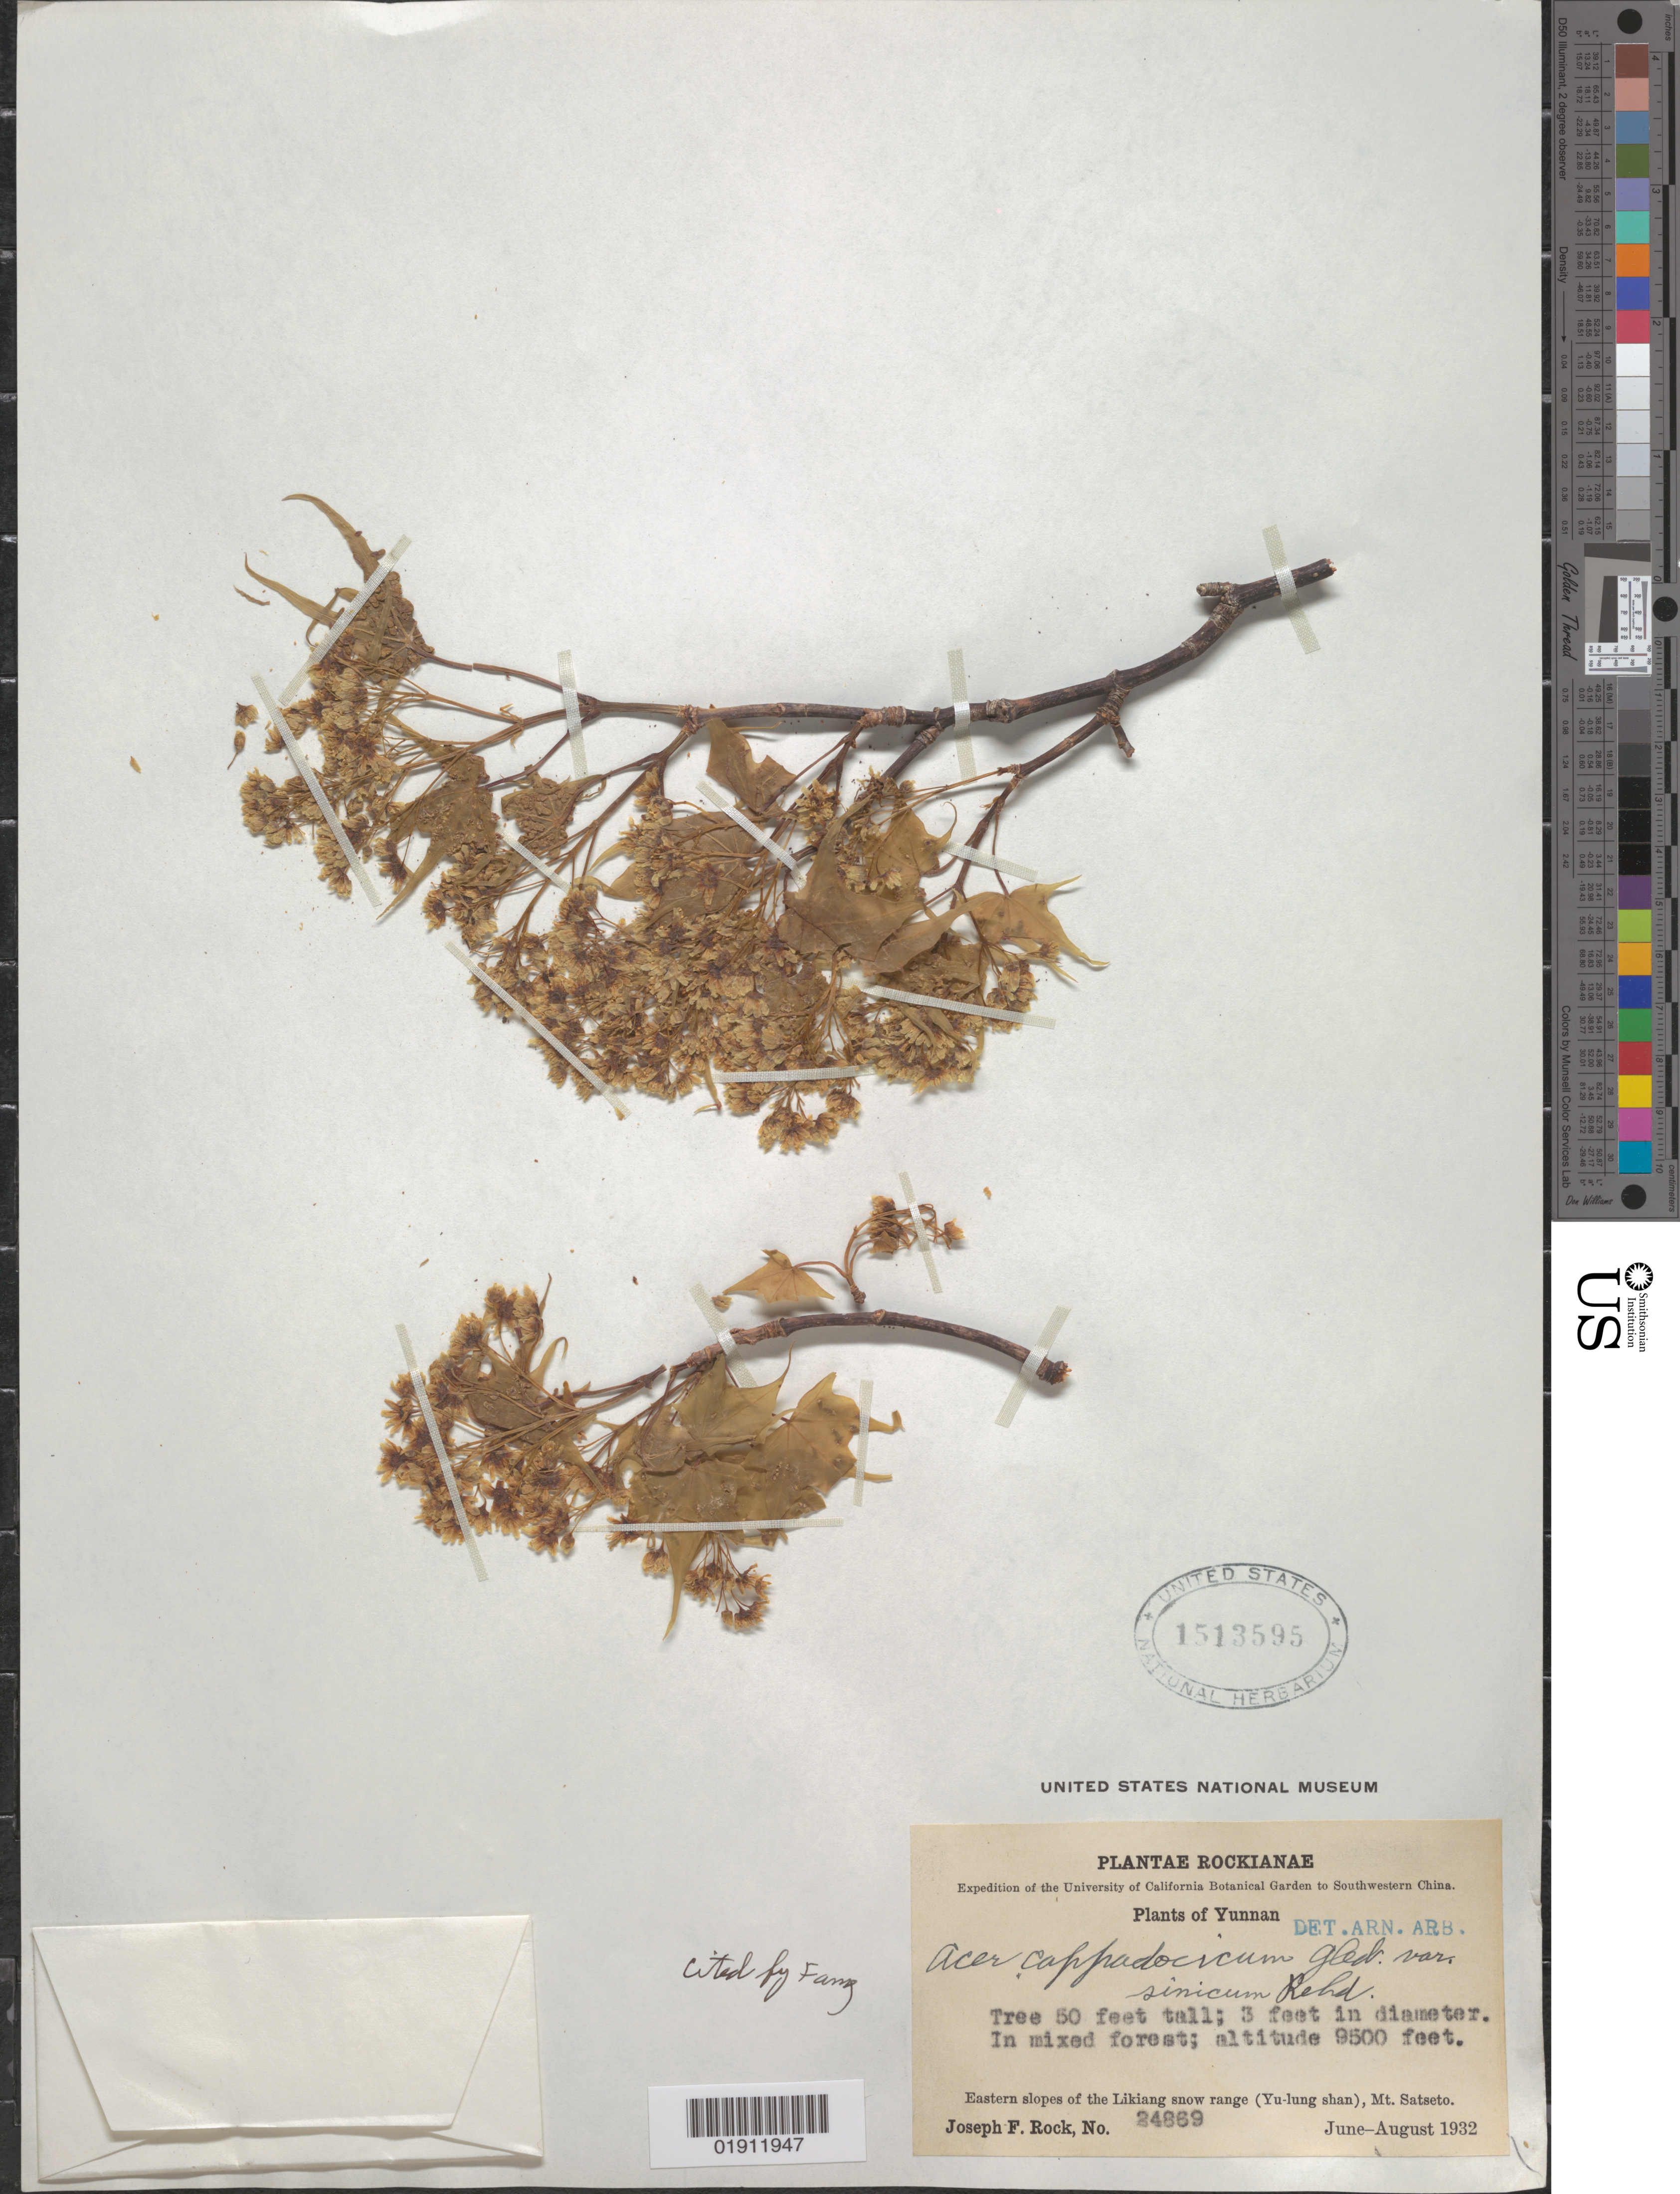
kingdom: Plantae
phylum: Tracheophyta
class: Magnoliopsida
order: Sapindales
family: Sapindaceae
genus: Acer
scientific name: Acer cappadocicum subsp. sinicum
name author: (Rehder) Hand.-Mazz.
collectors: J. F. Rock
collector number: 24869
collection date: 1932-06/1932-08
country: China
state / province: Yunnan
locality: Likiang [Lijiang] snow range (Yu-Lung shan), eastern slopes, Mt. Satseto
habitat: Mixed forest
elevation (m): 2896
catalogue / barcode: US 1513595